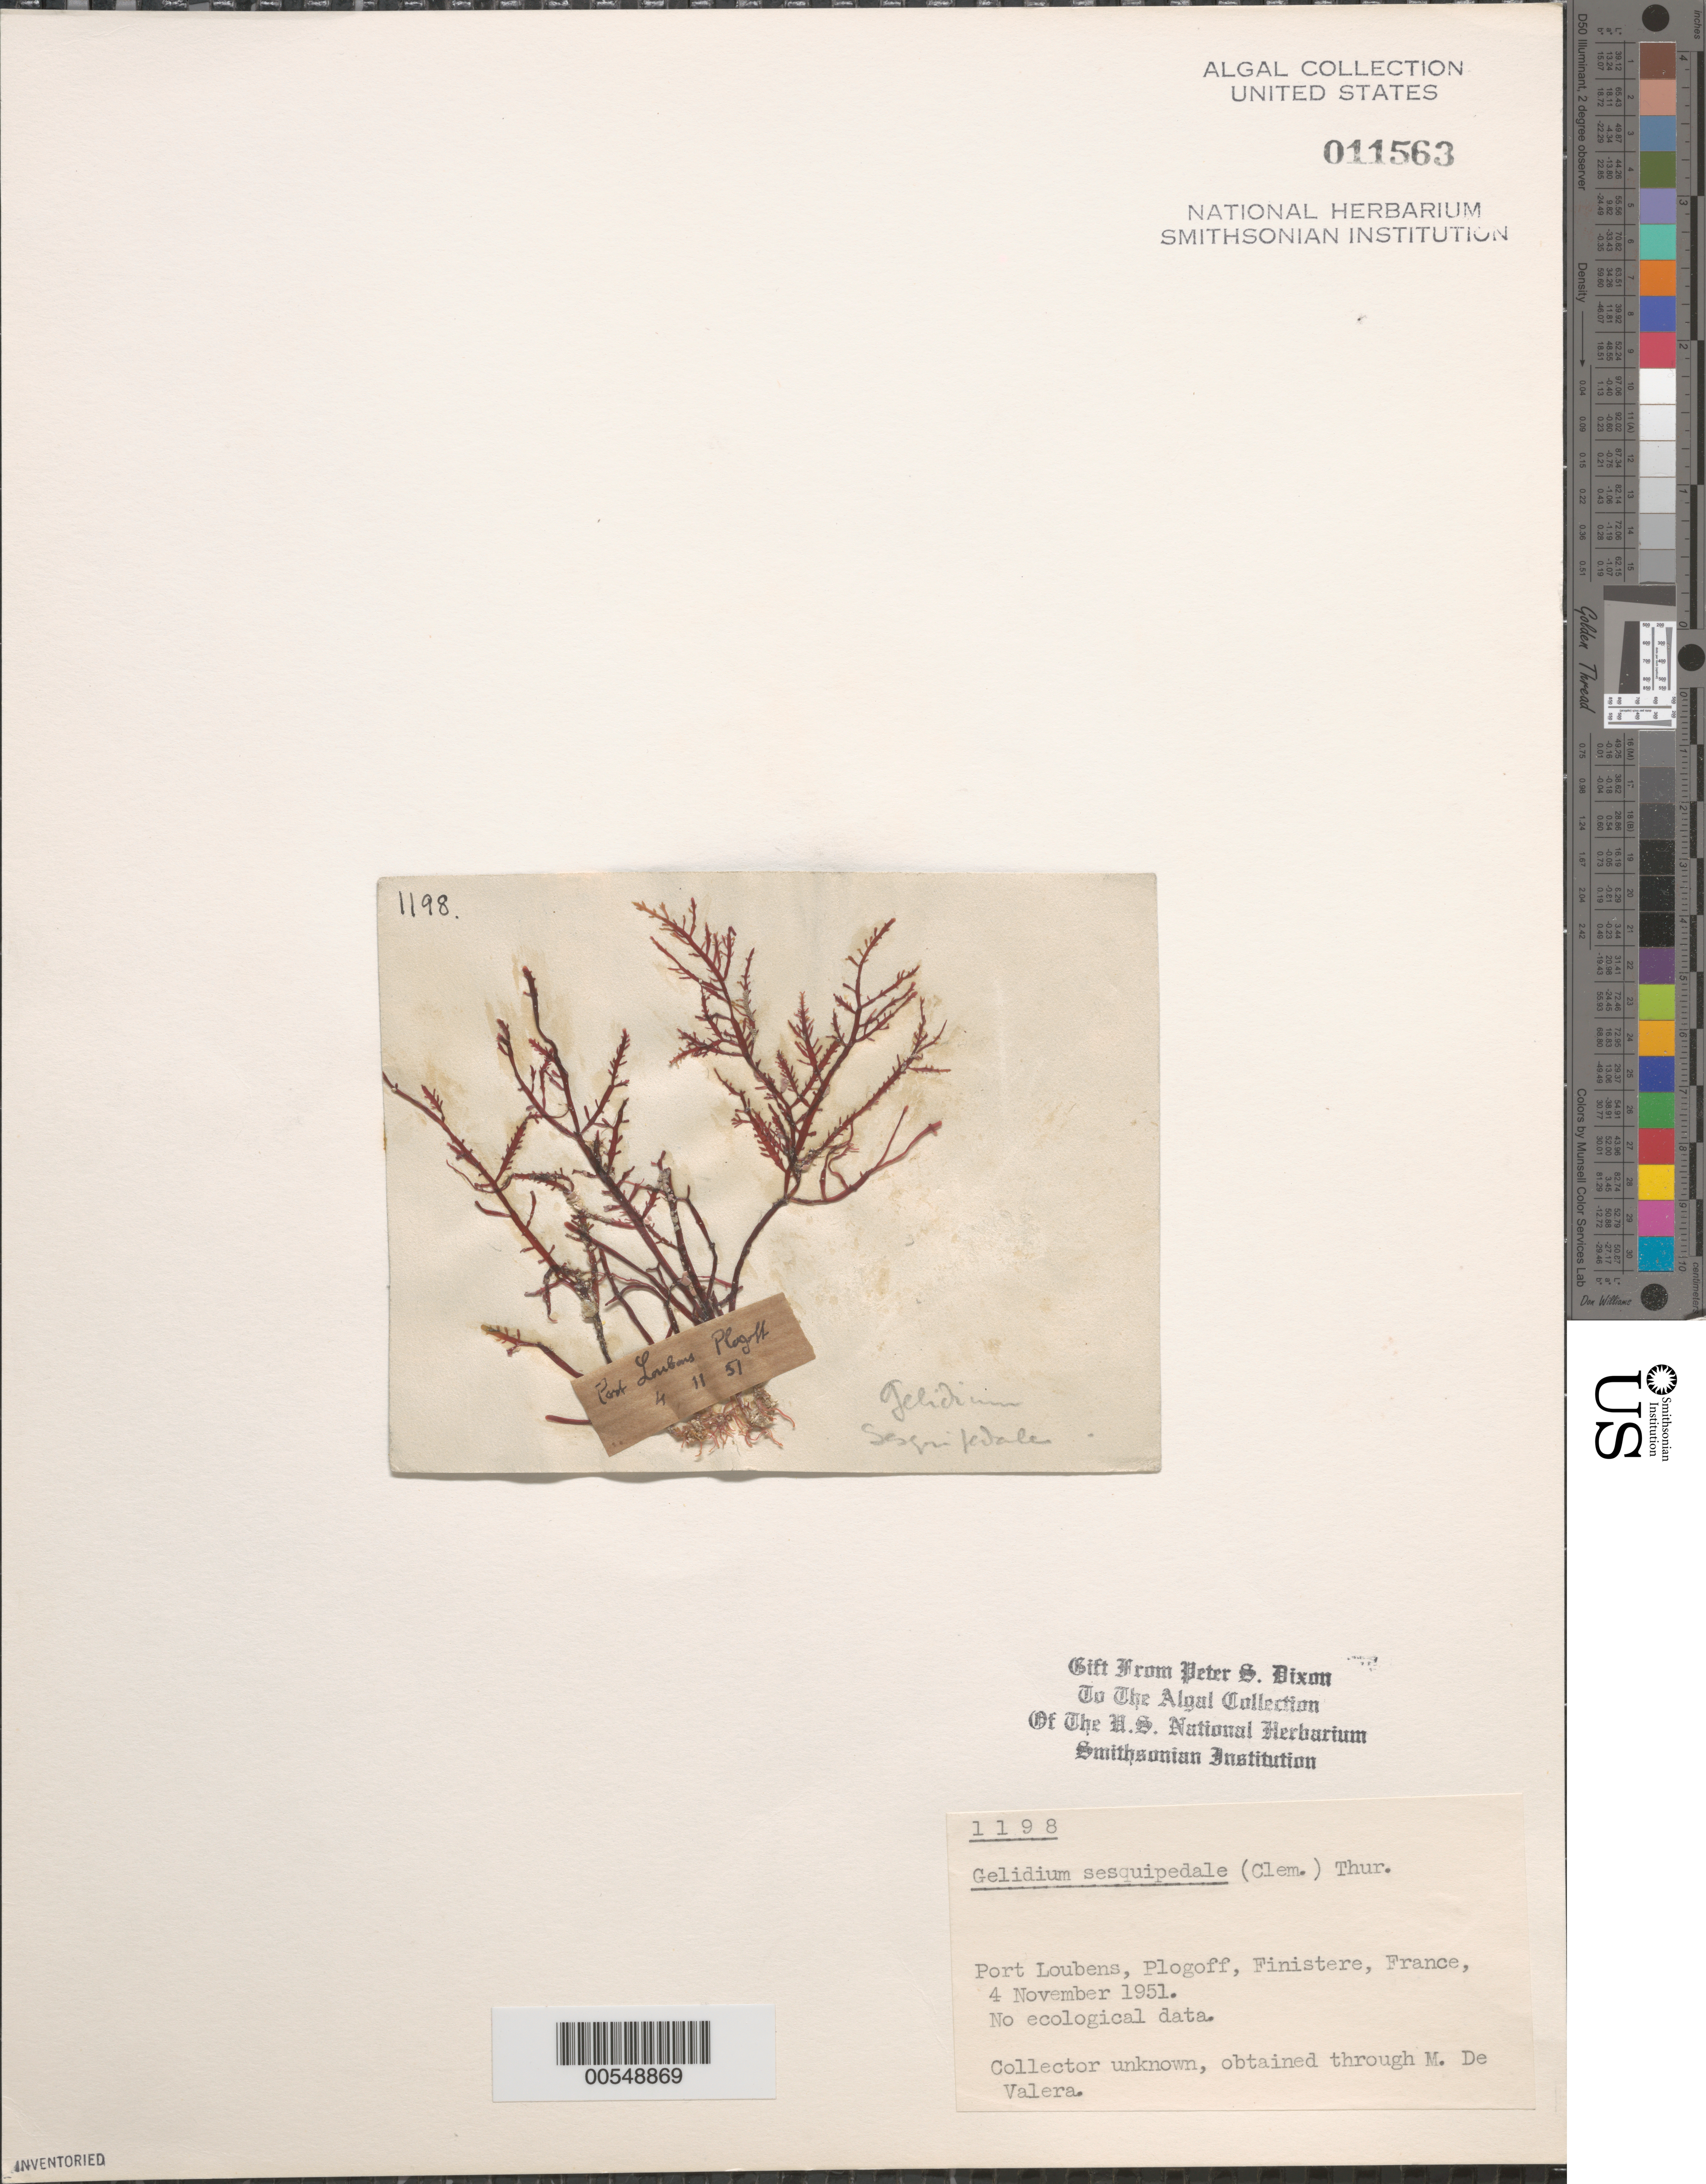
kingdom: Plantae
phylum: Rhodophyta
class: Florideophyceae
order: Gelidiales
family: Gelidiaceae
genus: Gelidium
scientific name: Gelidium corneum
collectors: M. De Valera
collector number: PSD 1198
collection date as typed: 04 Nov 1951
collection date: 1951-11-04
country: France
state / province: Bretagne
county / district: Finistère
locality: Port loubens, plogoff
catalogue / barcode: US 11563